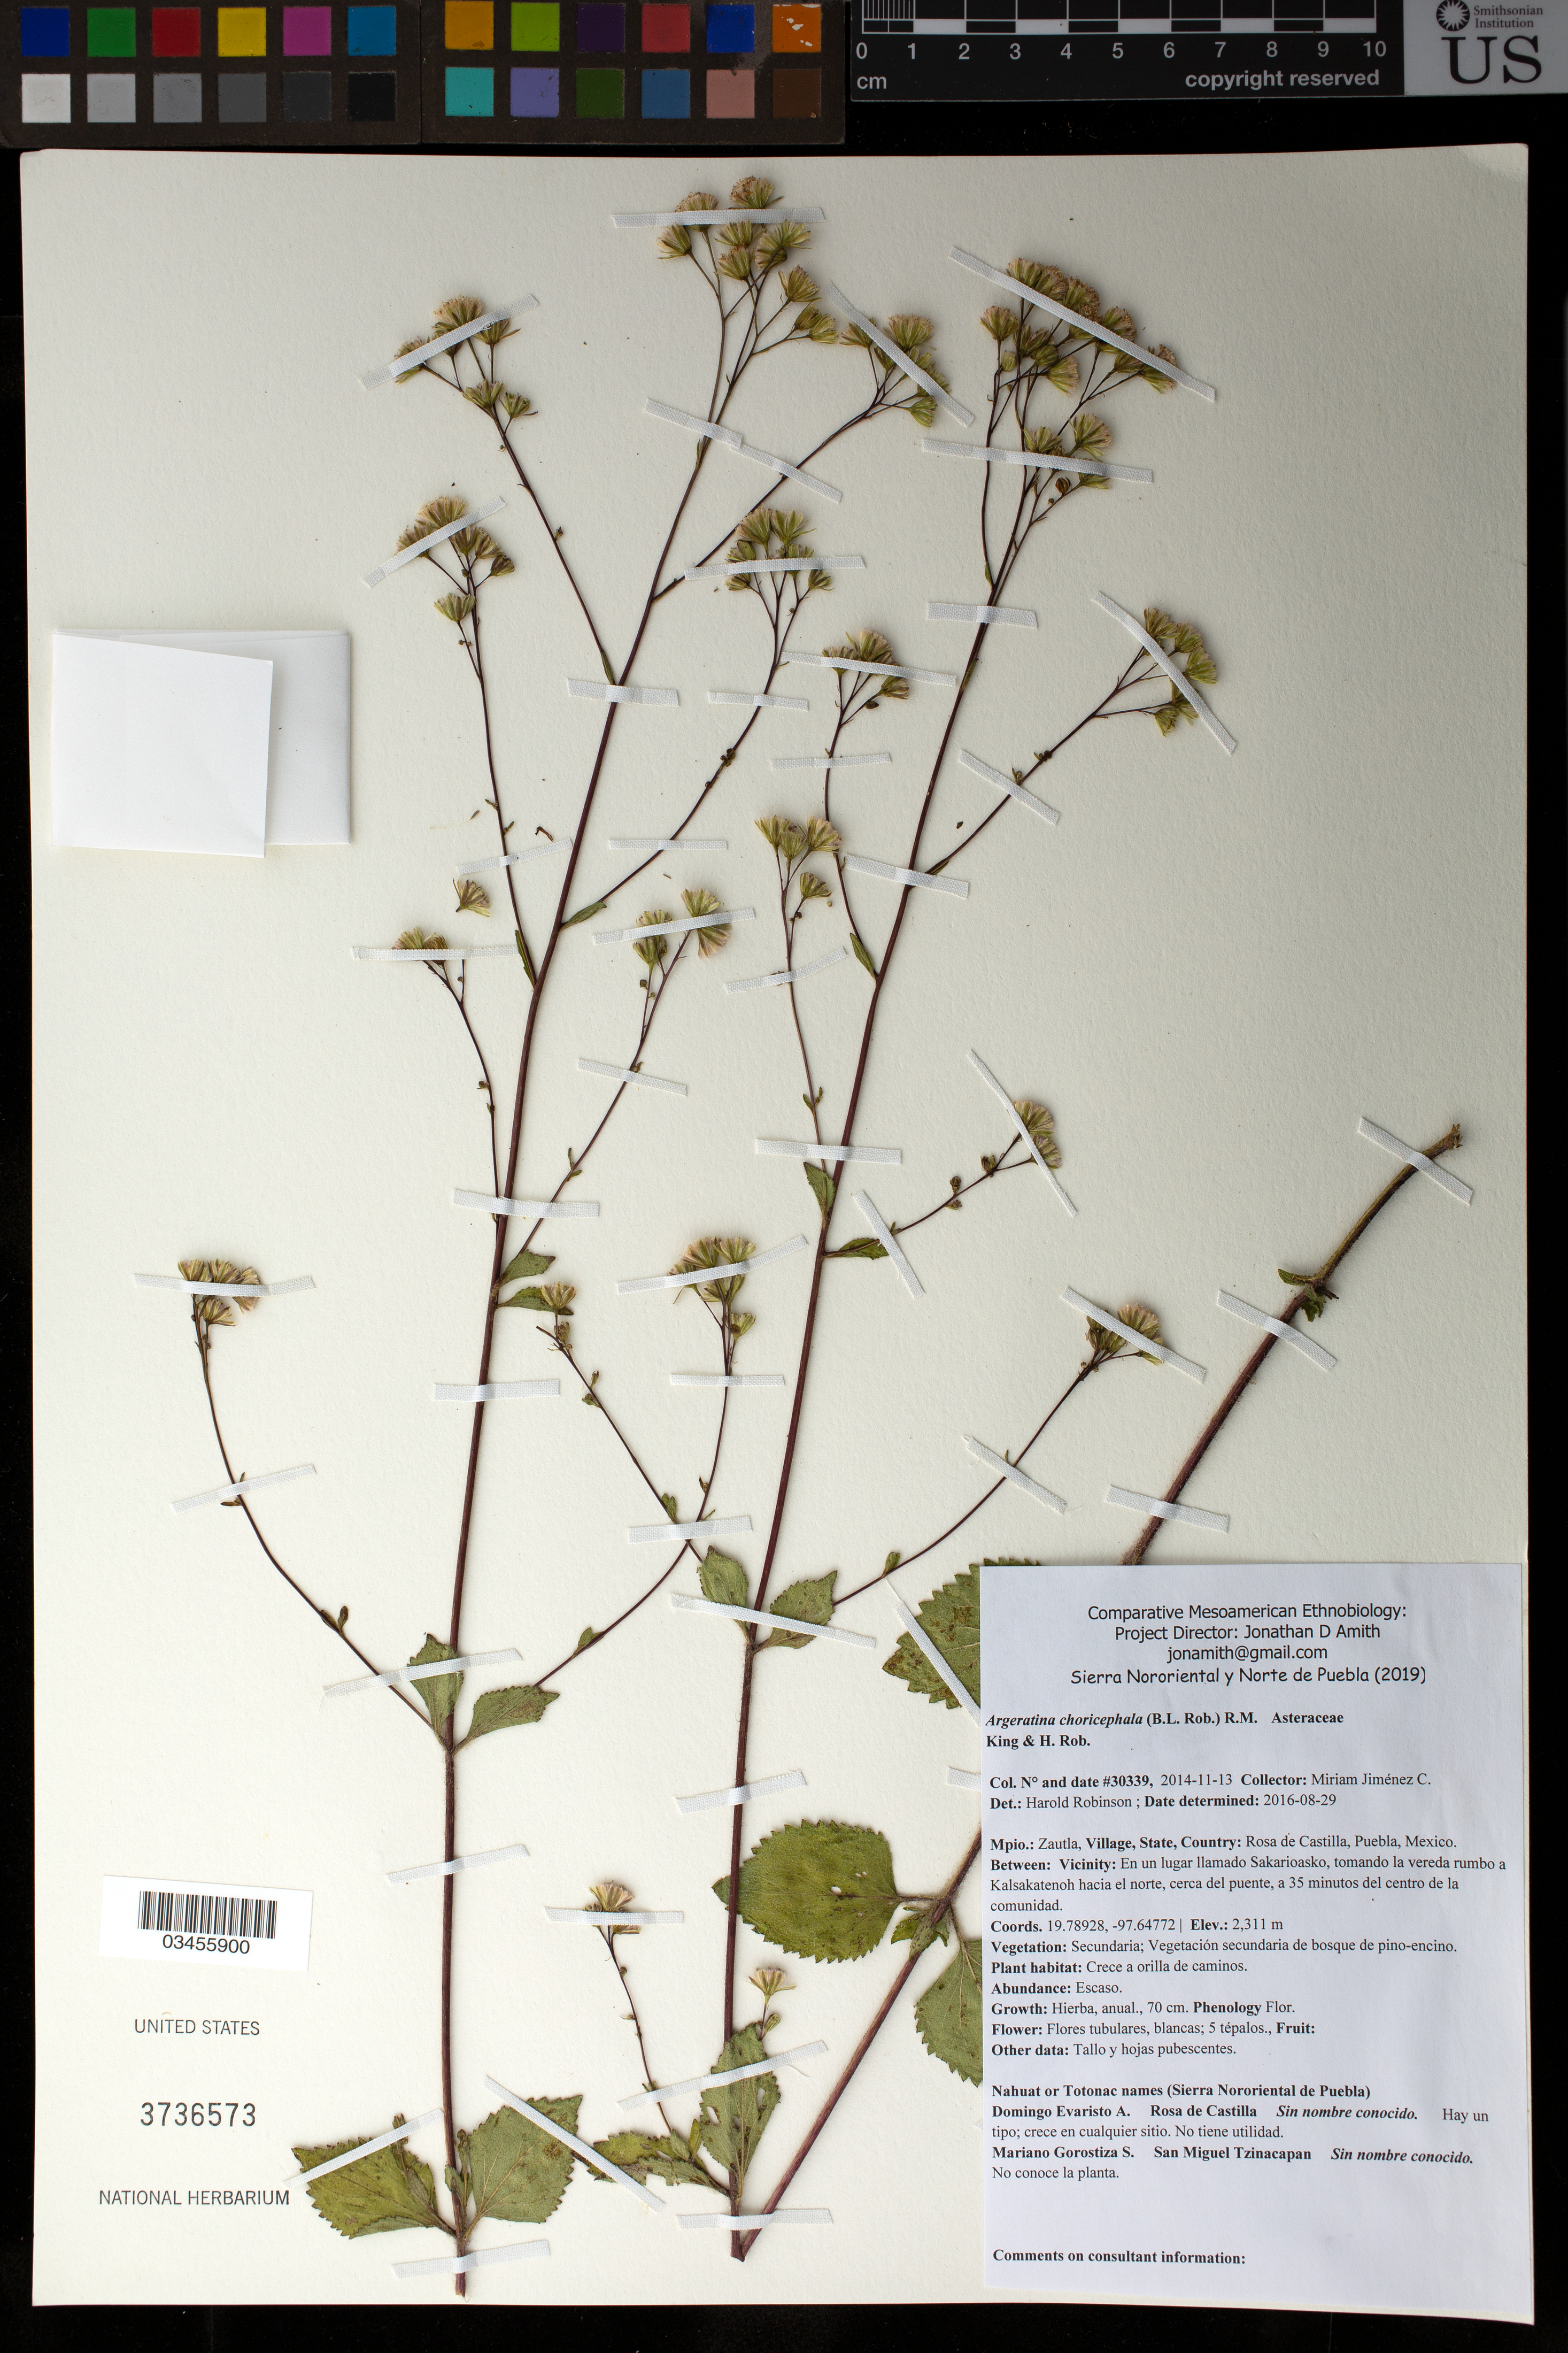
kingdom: Plantae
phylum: Tracheophyta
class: Magnoliopsida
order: Asterales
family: Asteraceae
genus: Ageratina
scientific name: Ageratina choricephala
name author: (B.L. Rob.) R.M. King & H. Rob.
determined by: Robinson, Harold E., (US)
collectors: M. Jiménez Chimil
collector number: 30339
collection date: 2014-11-13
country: México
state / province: Puebla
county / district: Zautla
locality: PUEBLO: Rosa de Castilla; LOCALIDAD EXACTA: En Sakarioasko, tomando la vereda rumbo a Kalsakatenoh hacia el norte, cerca del puente, a 35 minutos del centro de la comunidad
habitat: Vegetación secundaria de bosque de pino-encino; a orilla de caminos.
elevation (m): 2311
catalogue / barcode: US 3736573